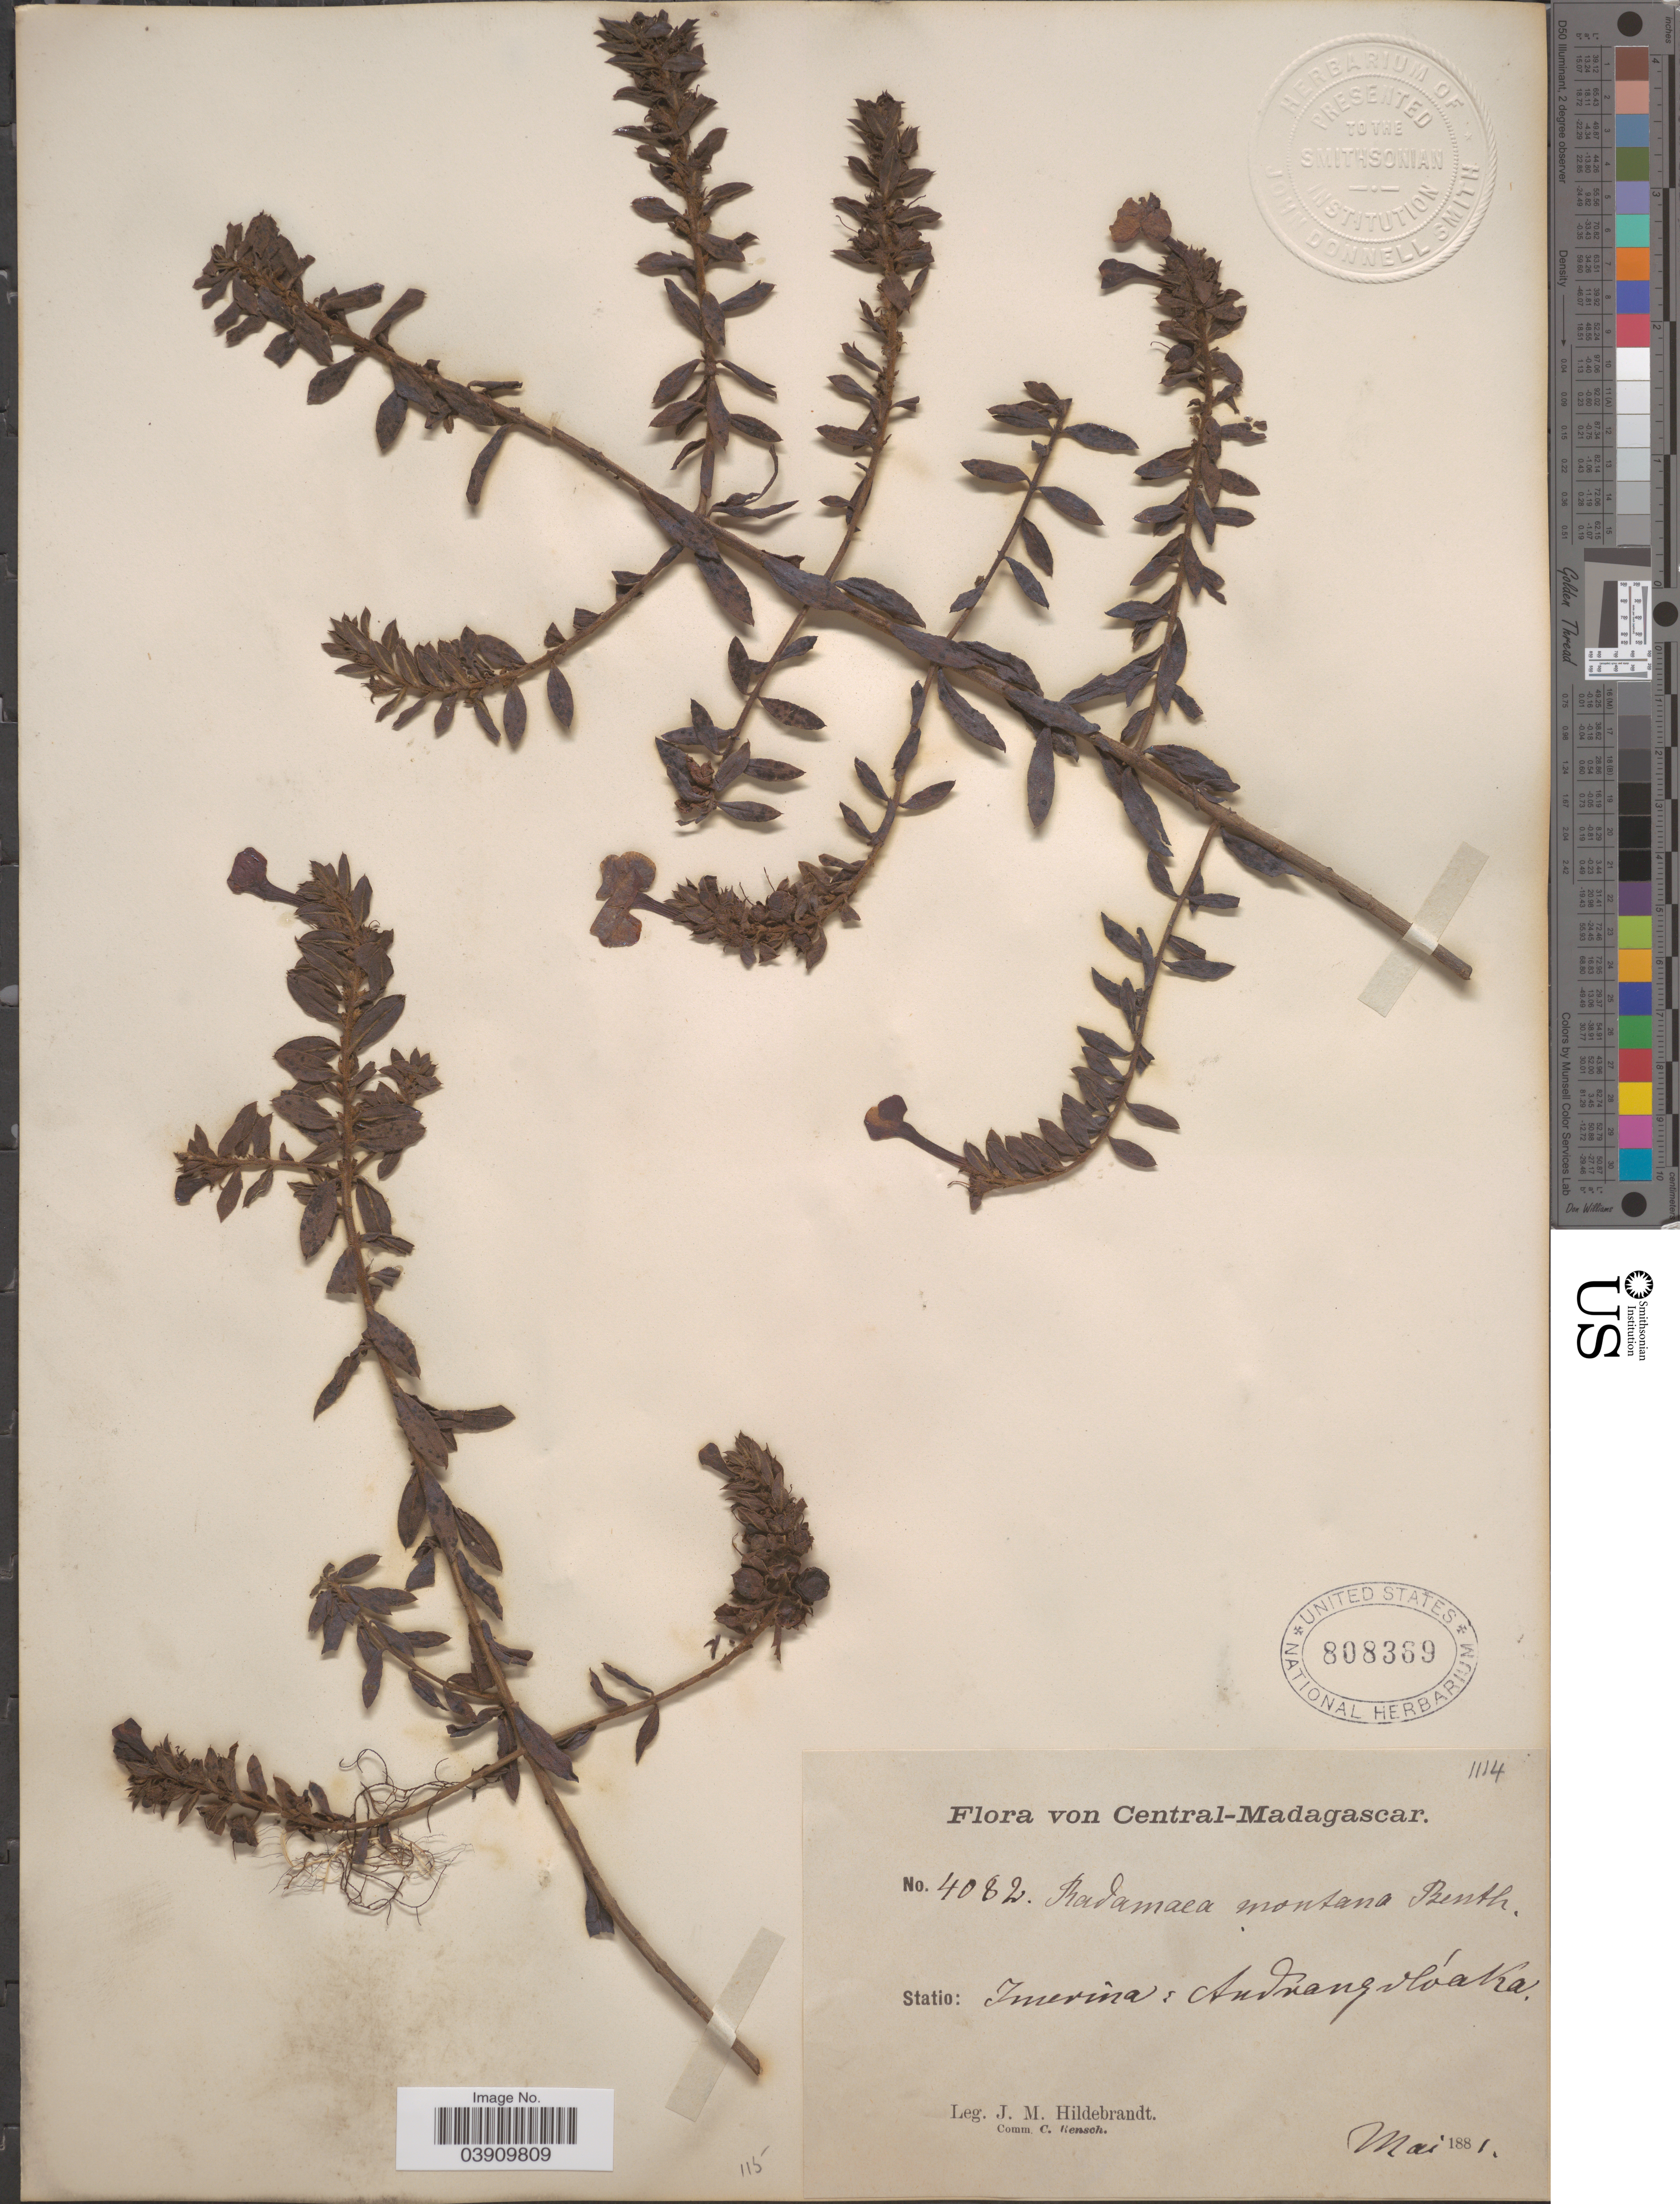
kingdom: Plantae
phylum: Tracheophyta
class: Magnoliopsida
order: Lamiales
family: Orobanchaceae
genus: Radamaea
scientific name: Radamaea montana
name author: Benth.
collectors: J. Hildebrandt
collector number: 4082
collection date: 1881-05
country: Madagascar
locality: Central-Madagascar. Statio: Imerina: Andrangolóaka.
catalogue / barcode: US 808369